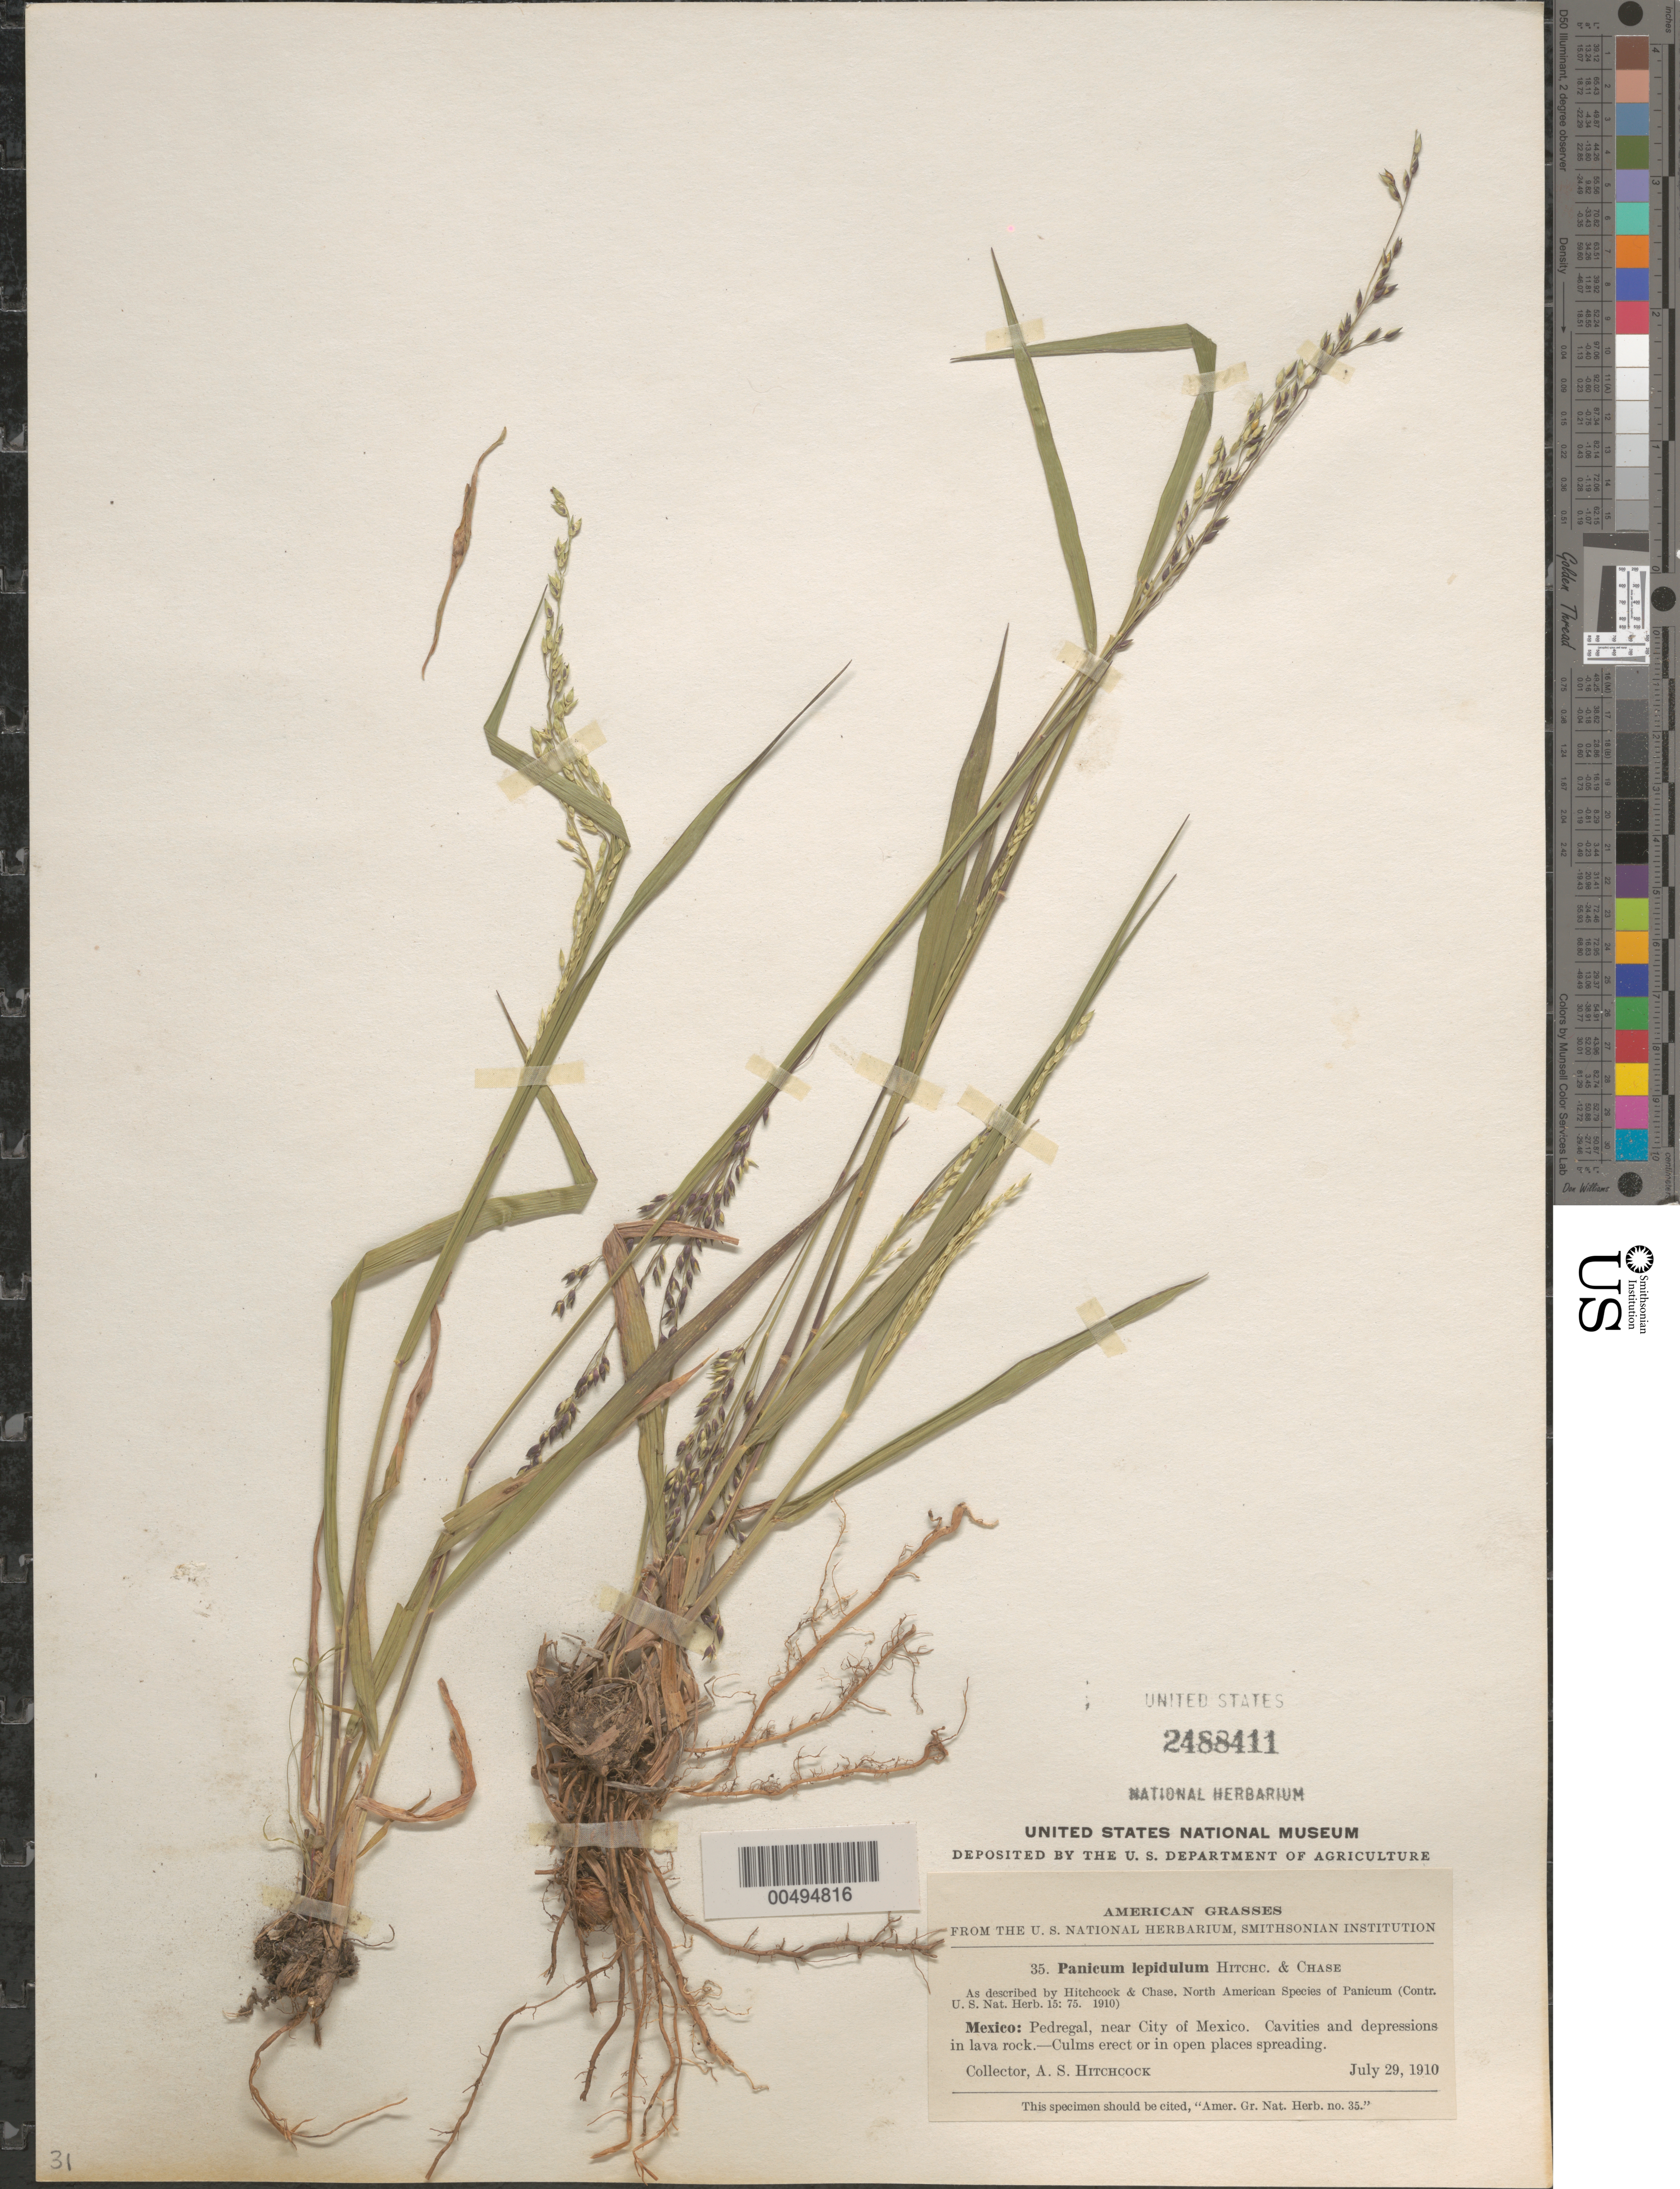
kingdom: Plantae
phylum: Tracheophyta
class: Liliopsida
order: Poales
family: Poaceae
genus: Panicum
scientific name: Panicum diffusum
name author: Sw.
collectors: A. S. Hitchcock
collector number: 35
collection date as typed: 29 Jul 1910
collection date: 1910-07-29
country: Mexico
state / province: México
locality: Pedregal, near City of Mexico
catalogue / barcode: US 2488411